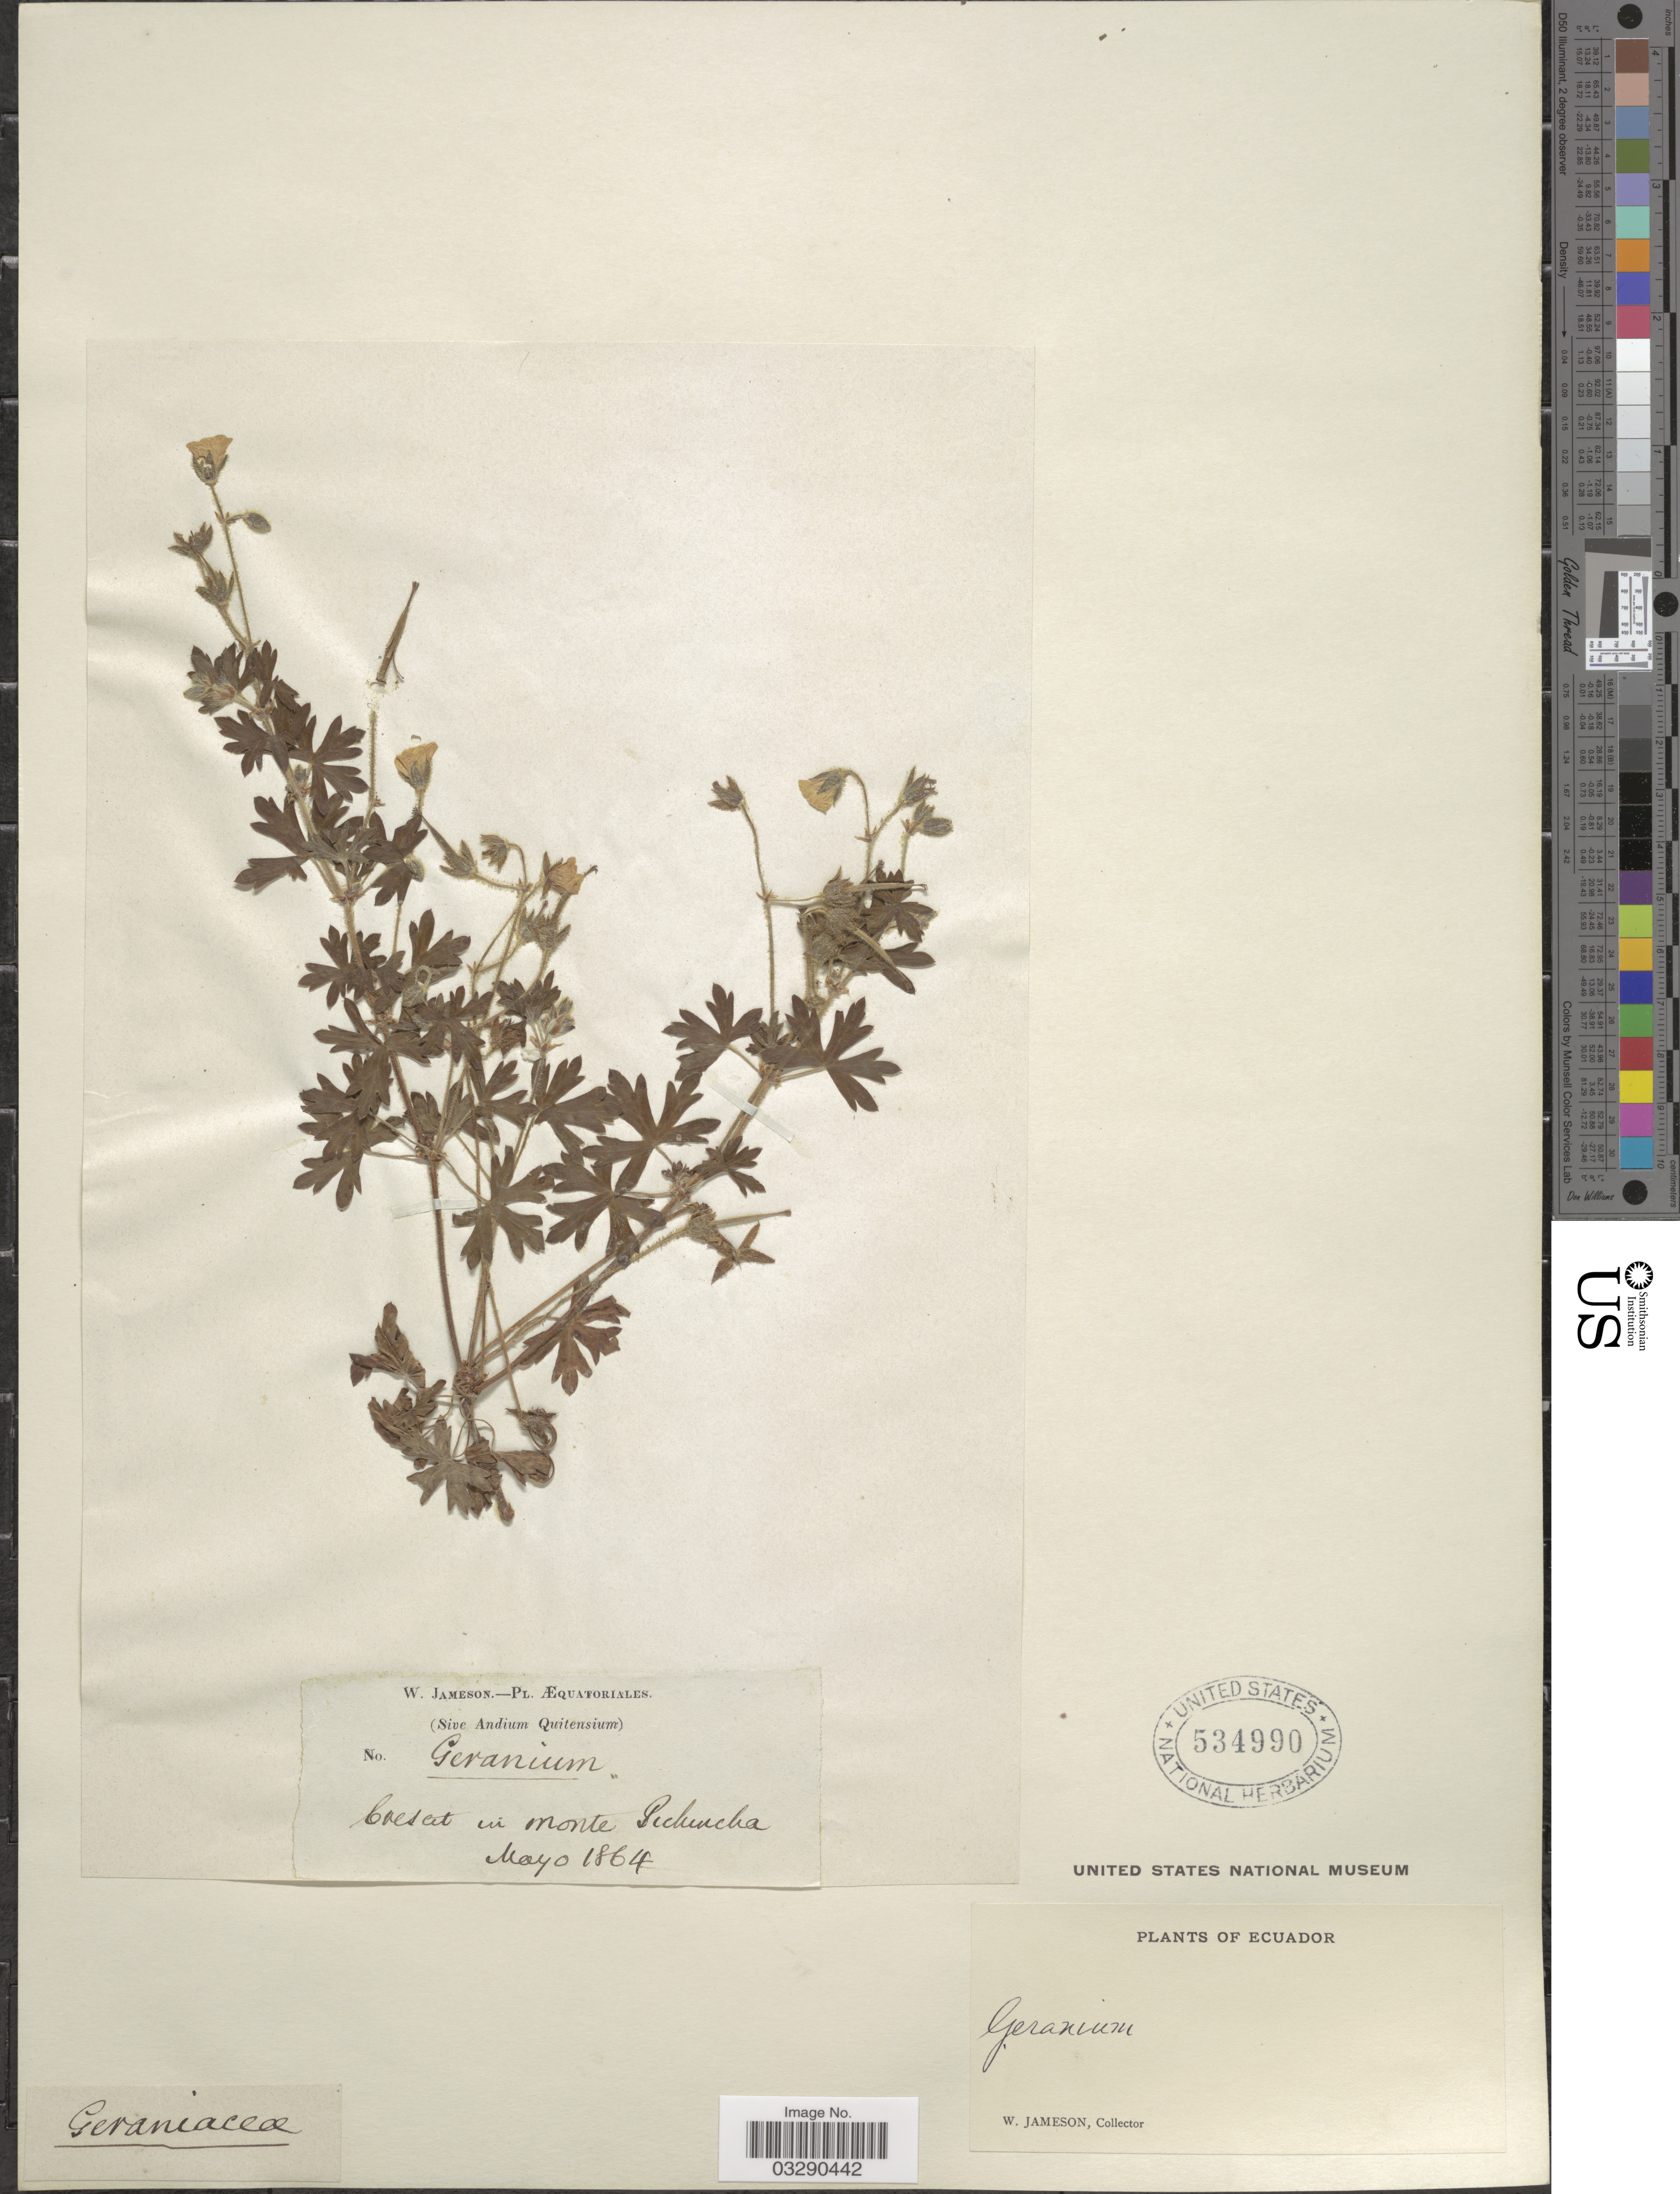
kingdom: Plantae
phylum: Tracheophyta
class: Magnoliopsida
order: Geraniales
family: Geraniaceae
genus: Geranium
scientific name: Geranium sp.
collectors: W. Jameson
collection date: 1864-05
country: Ecuador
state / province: Pichincha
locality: Monte Pichincha.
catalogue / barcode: US 534990